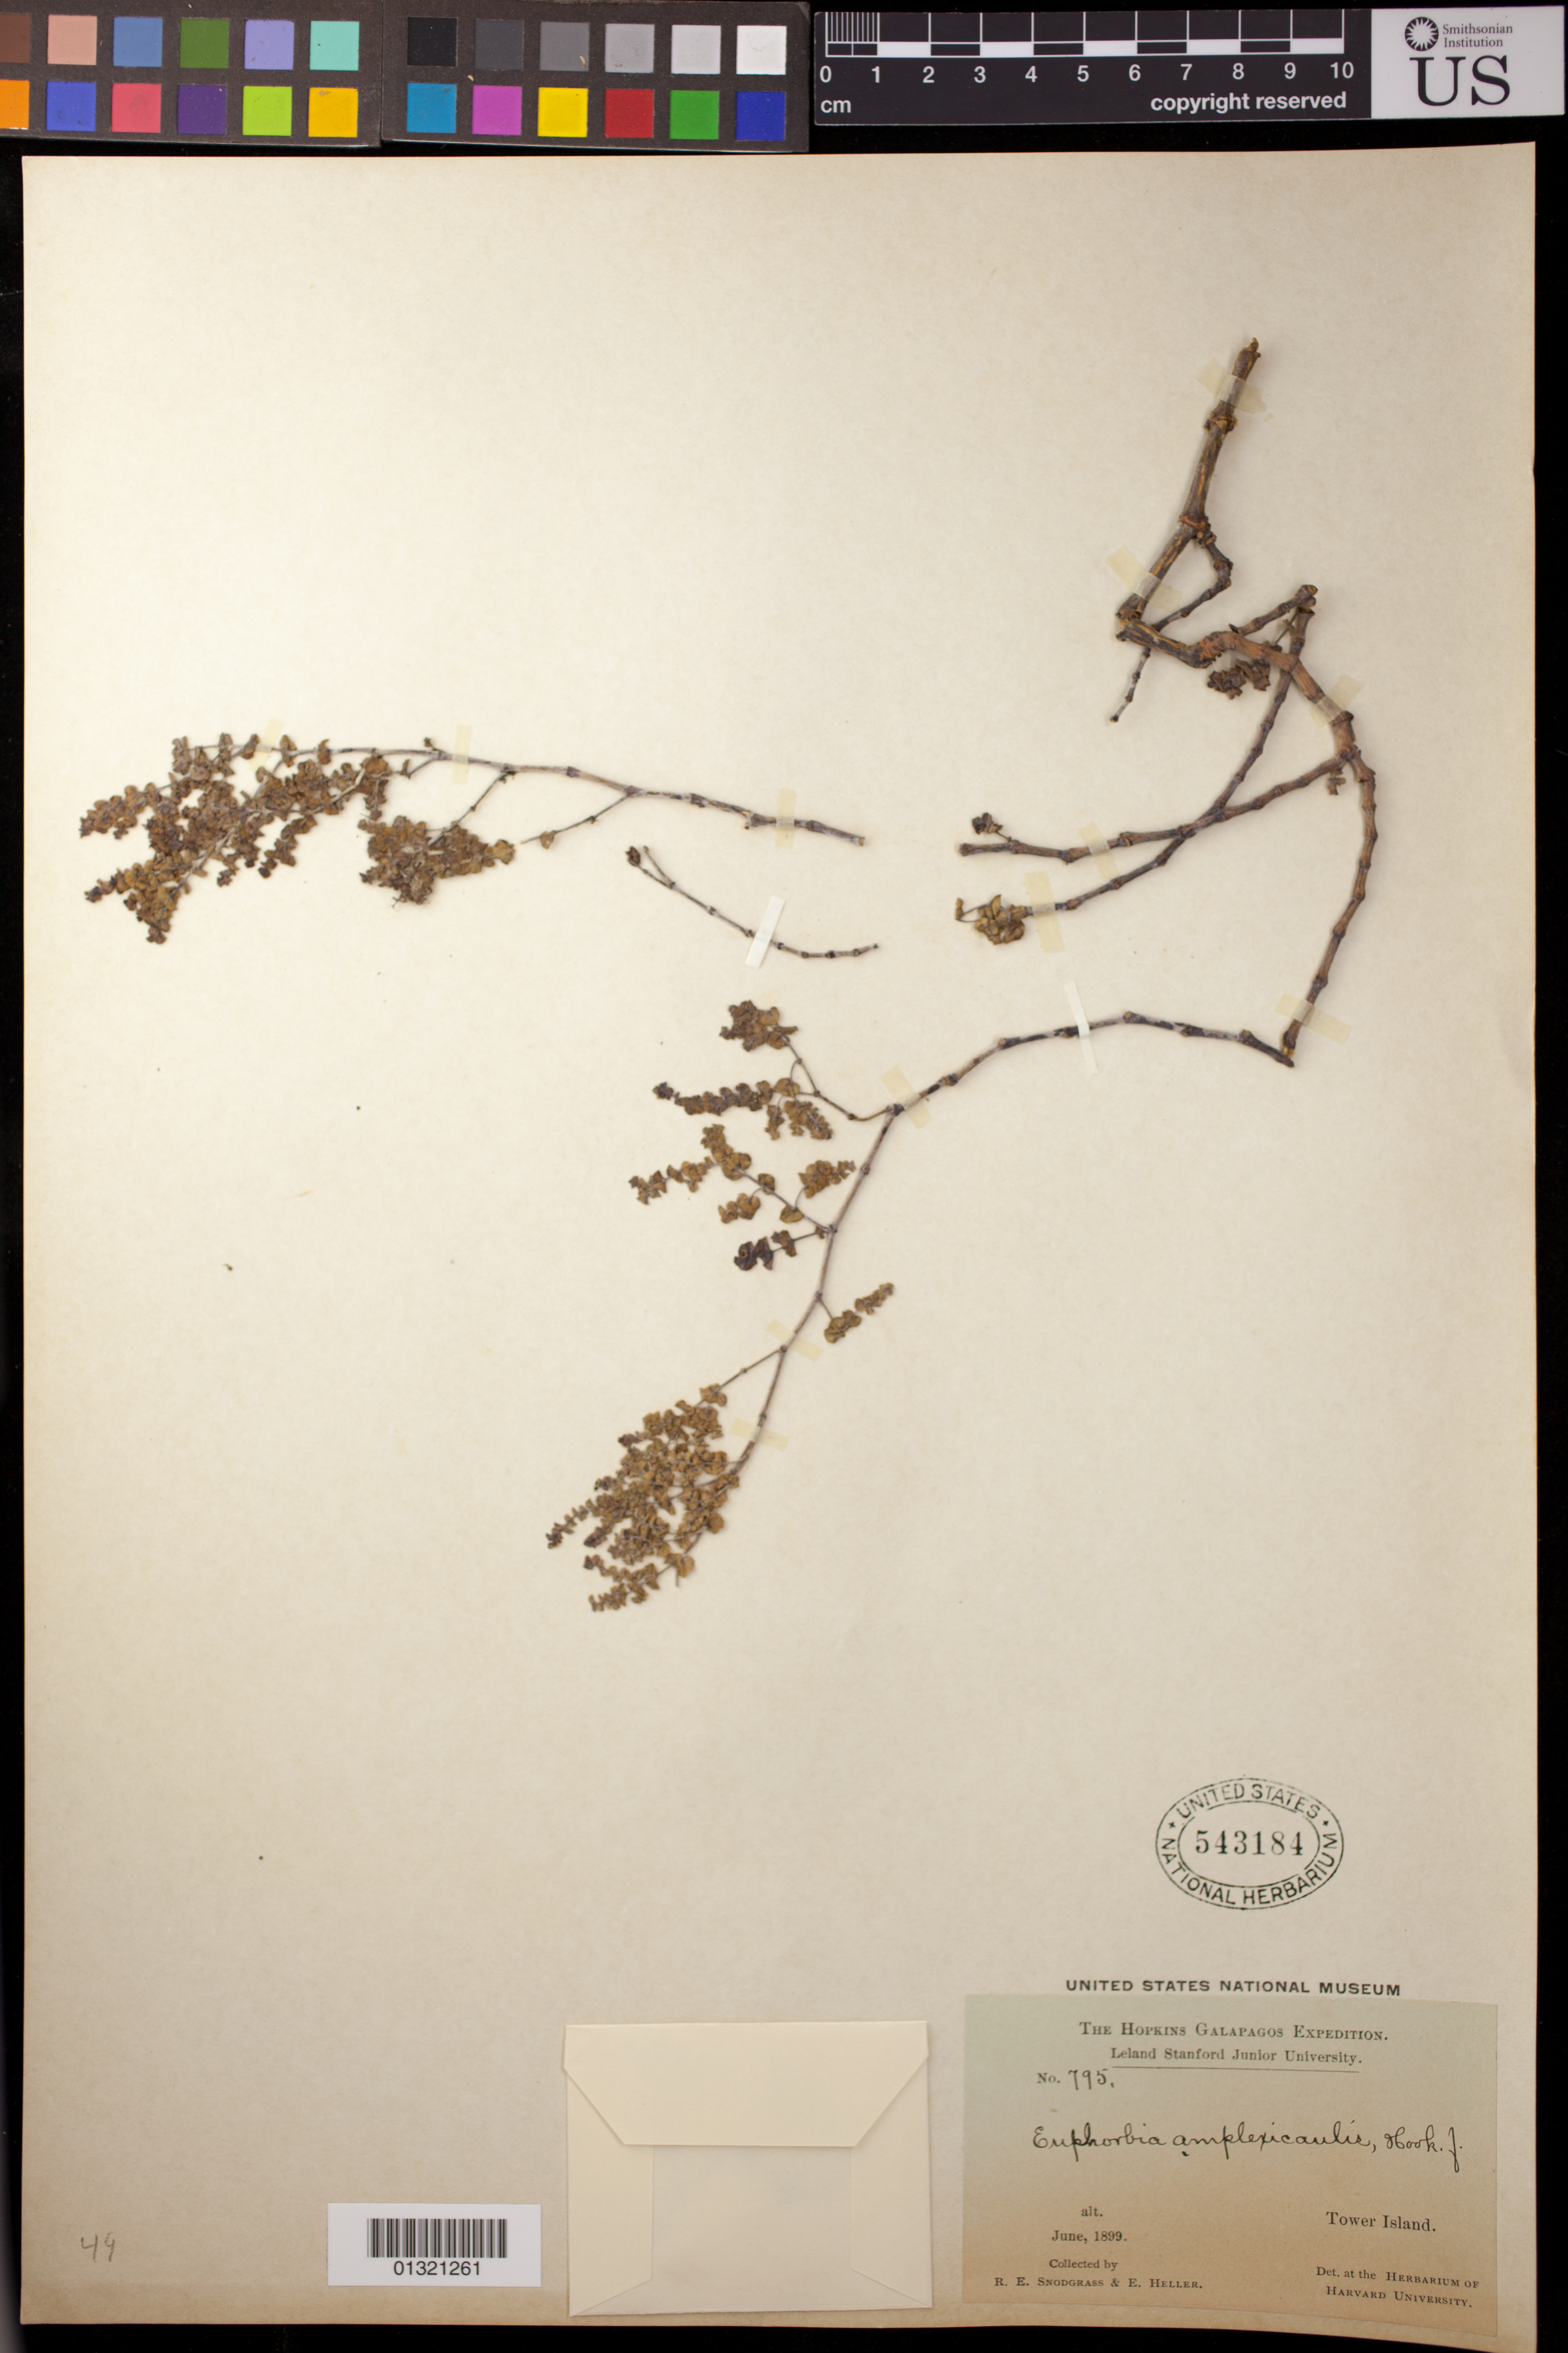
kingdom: Plantae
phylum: Tracheophyta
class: Magnoliopsida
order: Malpighiales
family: Euphorbiaceae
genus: Euphorbia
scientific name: Euphorbia amplexicaulis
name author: Hook. f.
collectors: R. E. Snodgrass & E. Heller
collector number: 795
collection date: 1899-06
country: Ecuador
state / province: Colón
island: Tower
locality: Tower Island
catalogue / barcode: US 543184